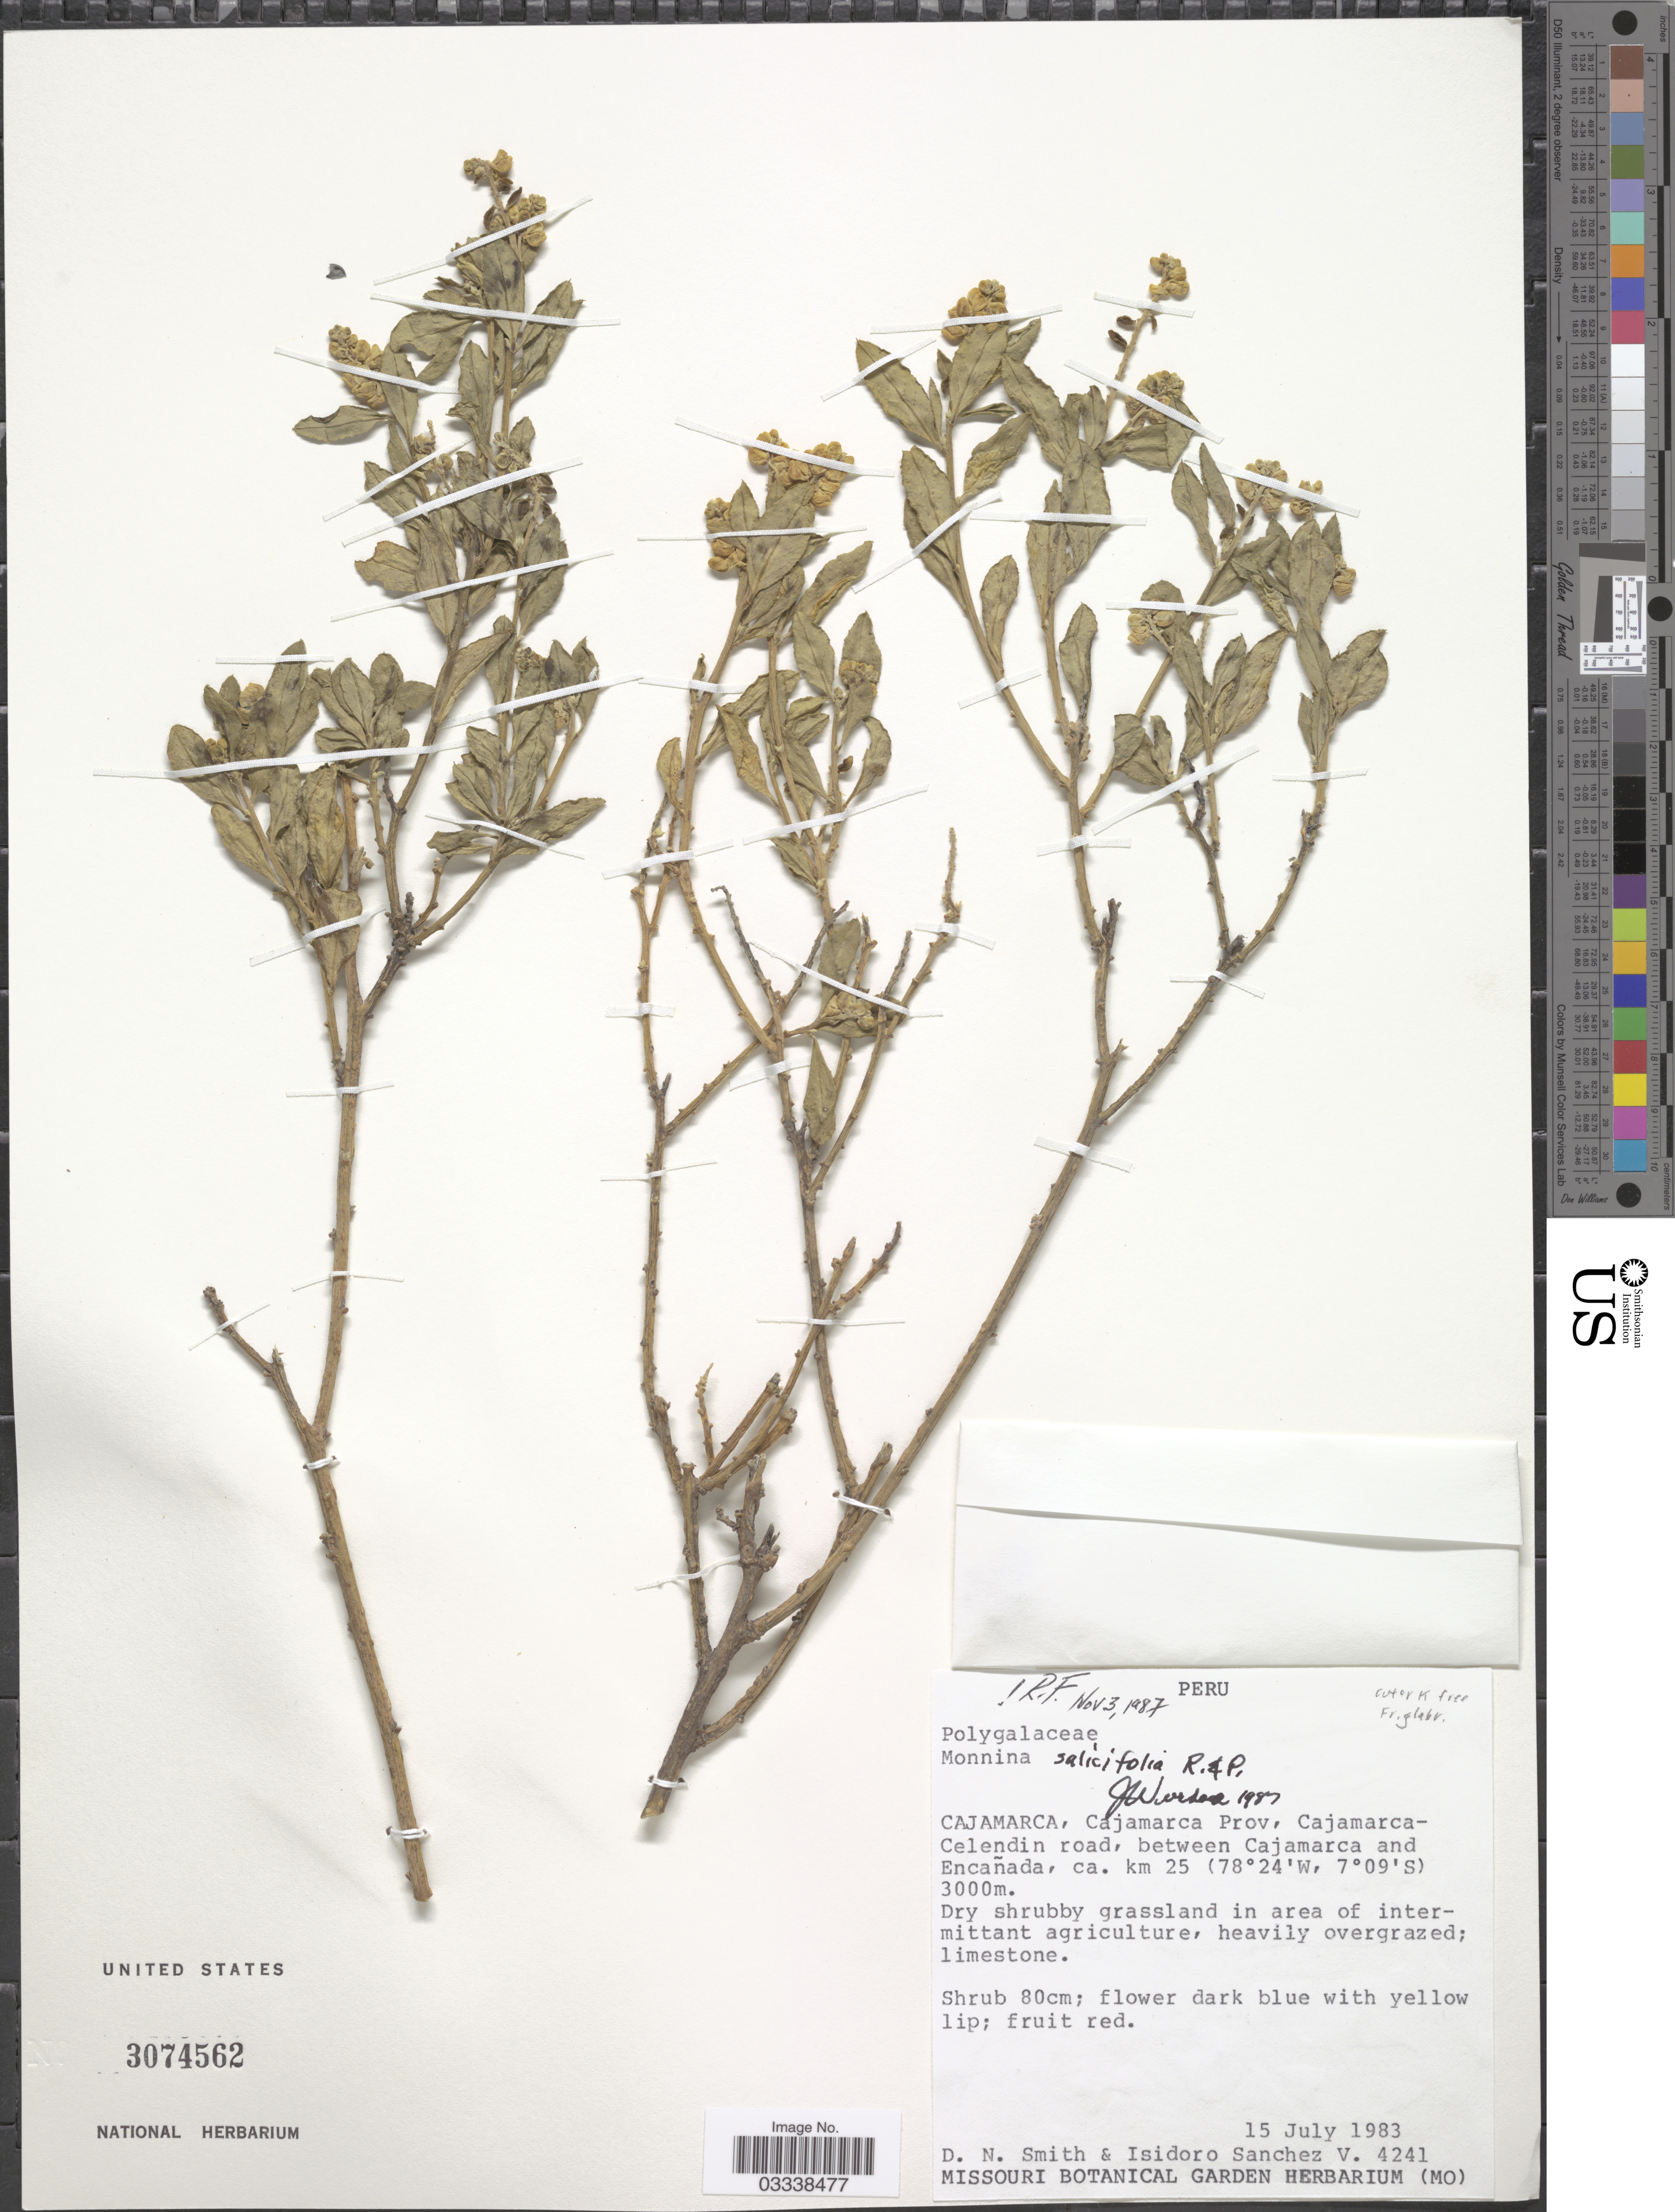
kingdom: Plantae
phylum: Tracheophyta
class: Magnoliopsida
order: Fabales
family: Polygalaceae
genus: Monnina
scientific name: Monnina salicifolia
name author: Ruiz & Pav.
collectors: D. Smith & I. M. Sánchez Vega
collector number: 4241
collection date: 1983-07-15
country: Peru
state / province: Cajamarca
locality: Cajamarca Prov, Cajamarca-Celendin road, between Cajamarca and Encañada, ca. km 25.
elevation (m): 3000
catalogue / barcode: US 3074562